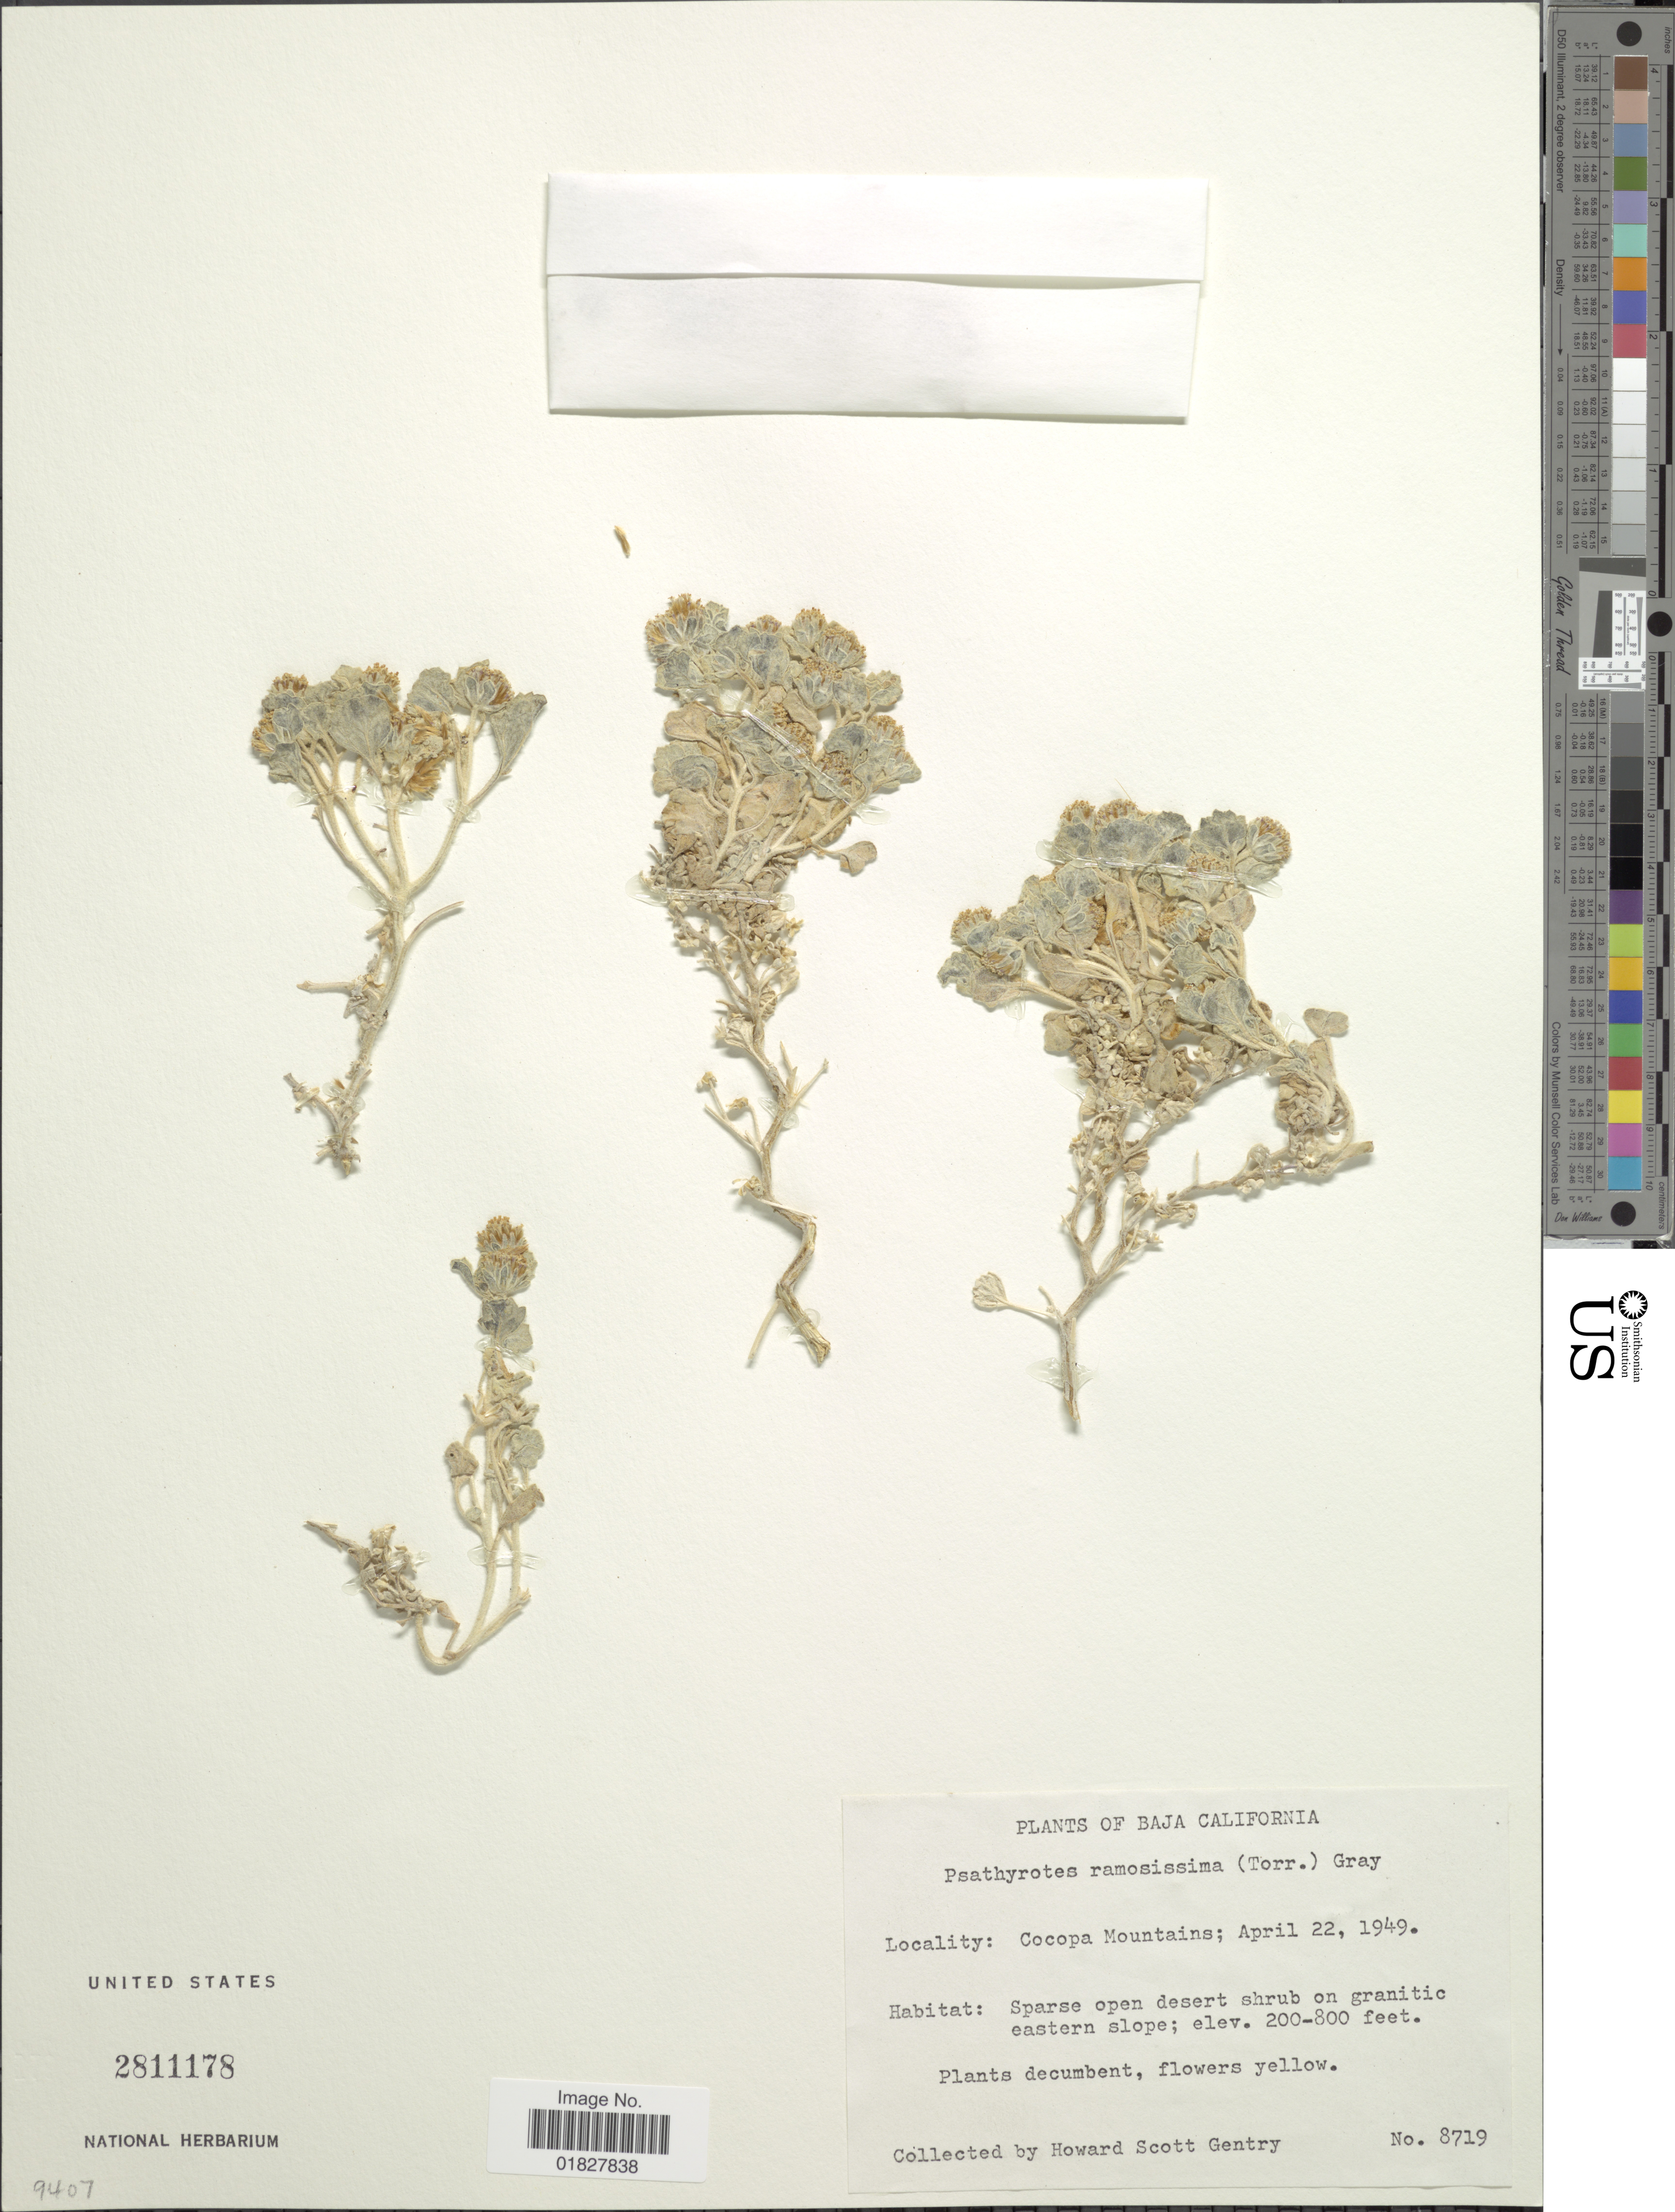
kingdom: Plantae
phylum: Tracheophyta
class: Magnoliopsida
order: Asterales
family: Asteraceae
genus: Psathyrotes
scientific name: Psathyrotes ramosissima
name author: (Torr.) A. Gray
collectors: H. S. Gentry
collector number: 8719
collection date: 1949-04-22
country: Mexico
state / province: Baja California Norte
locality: Cocopa Mountains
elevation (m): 61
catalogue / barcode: US 2811178